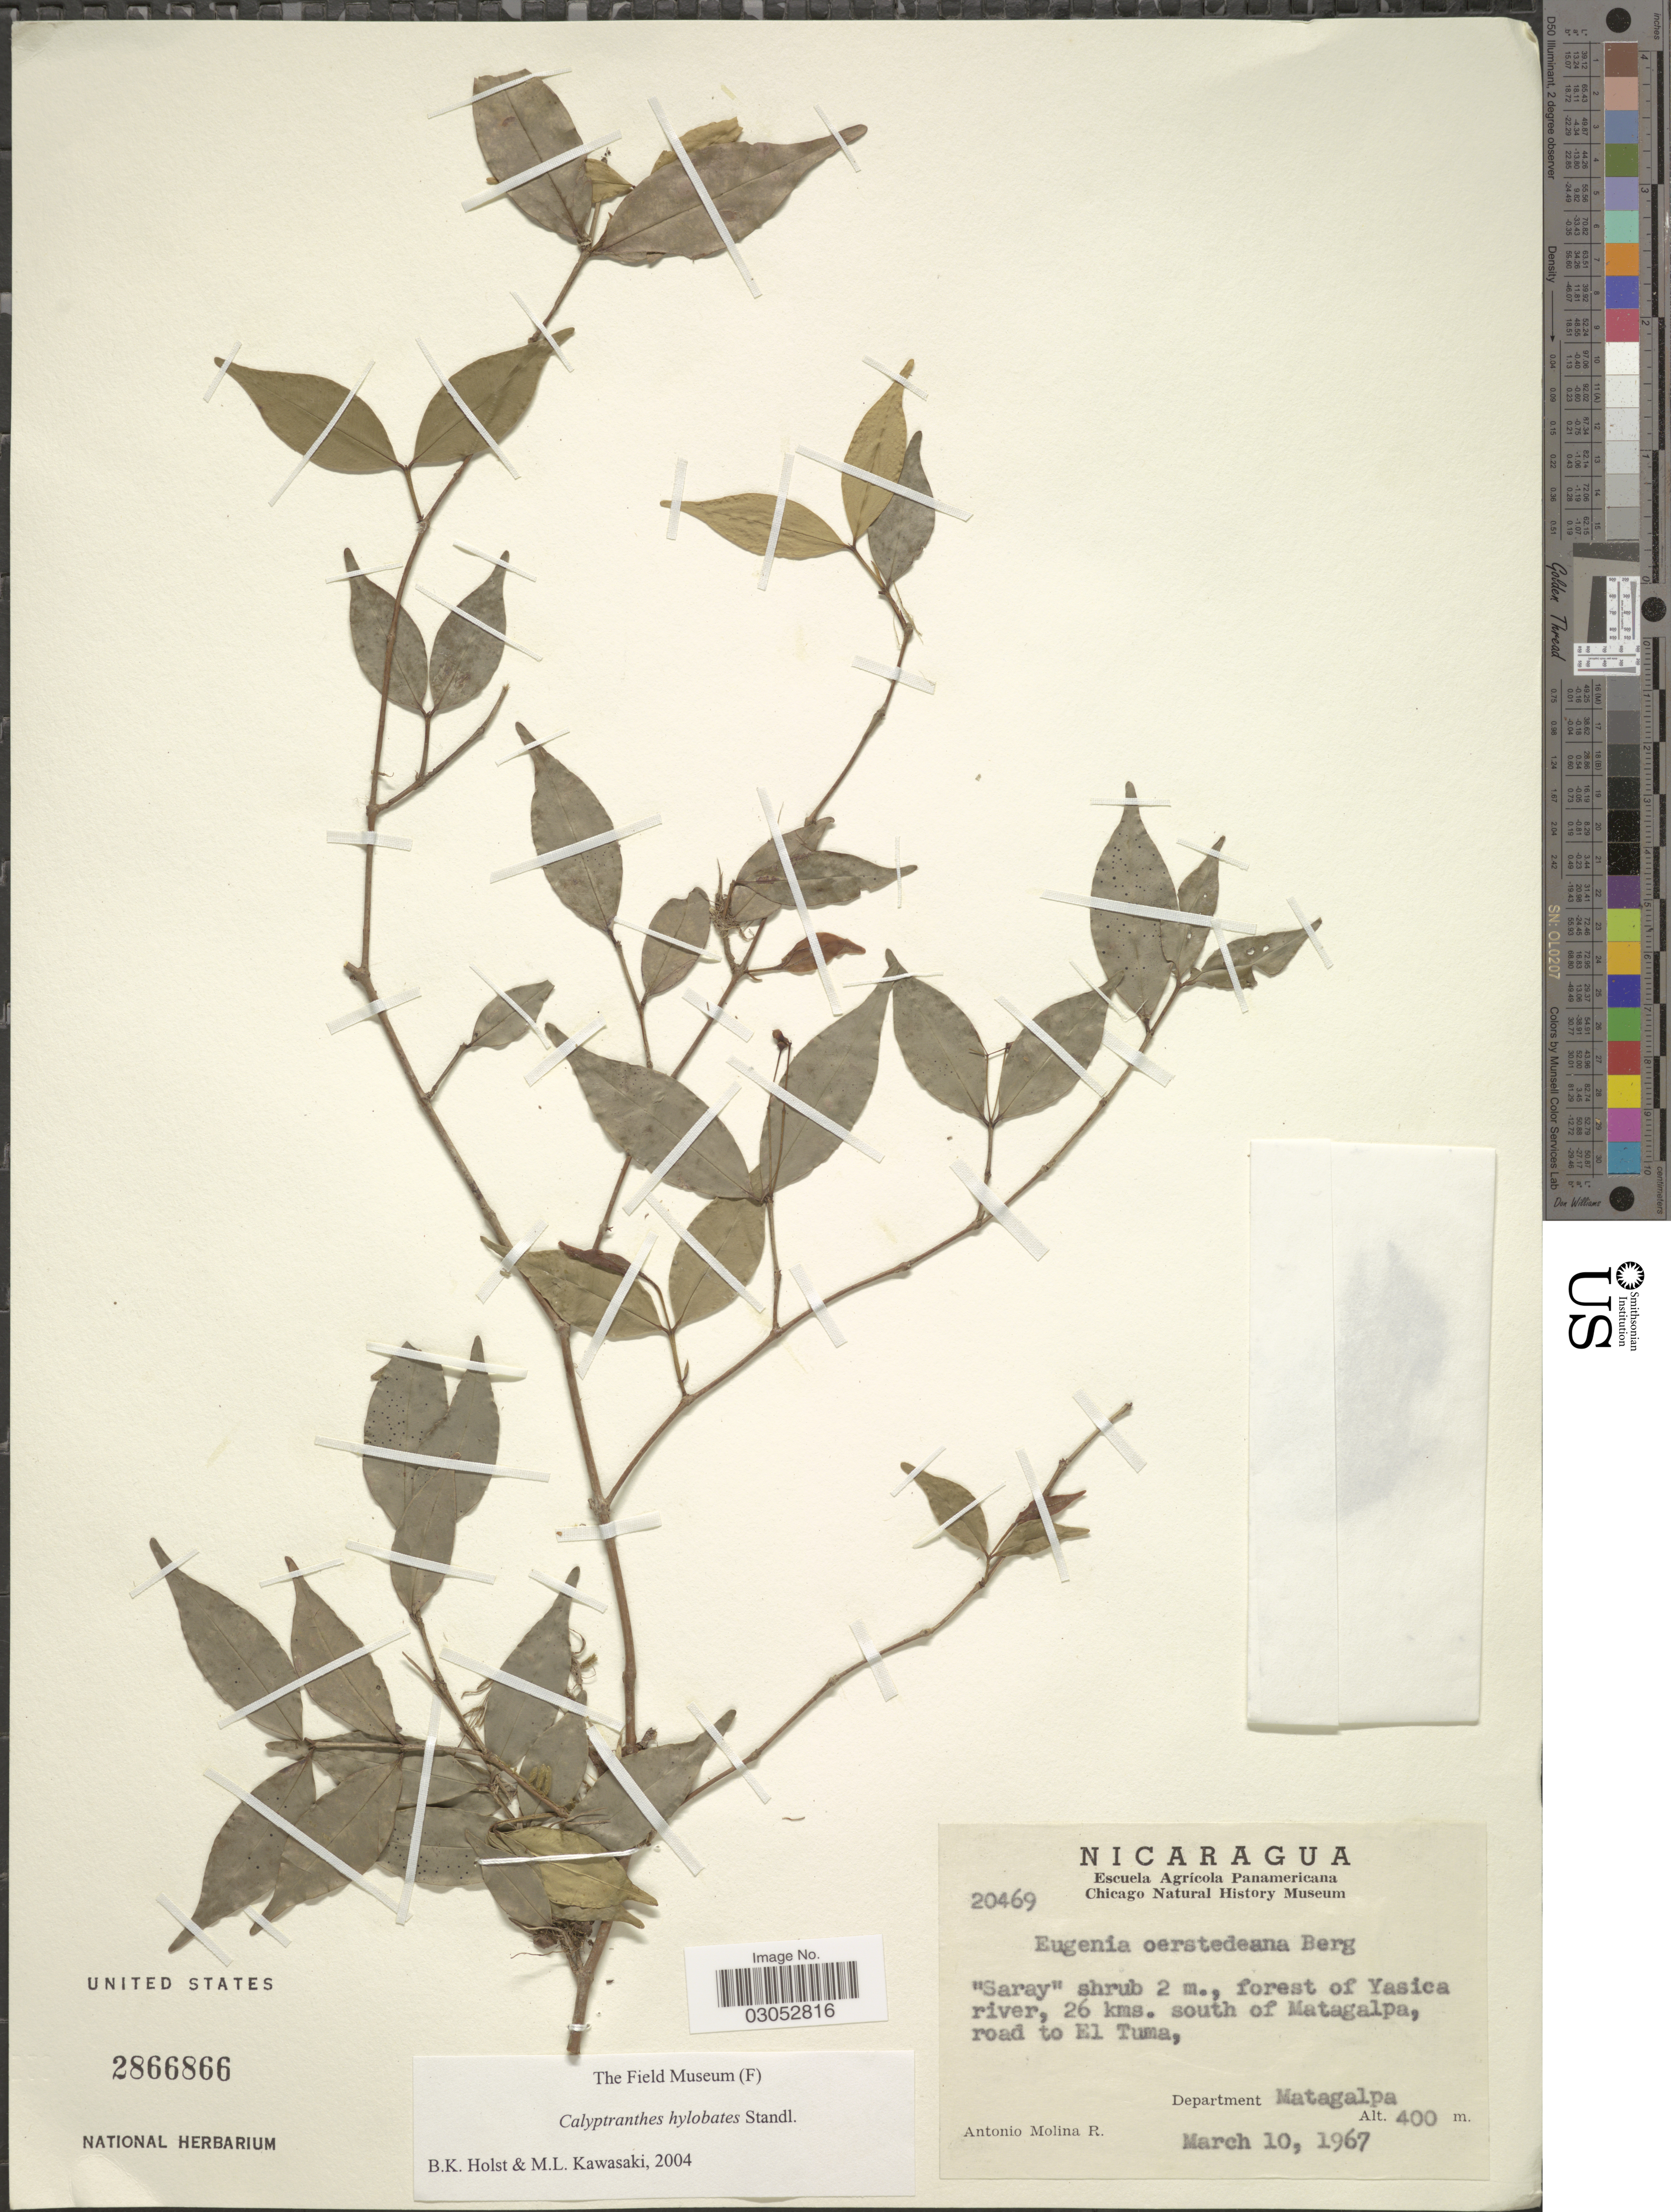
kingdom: Plantae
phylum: Tracheophyta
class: Magnoliopsida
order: Myrtales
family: Myrtaceae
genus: Myrcia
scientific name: Myrcia hylobates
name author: (Standl. ex Amshoff) E. Lucas & K. Samra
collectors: A. Molina R.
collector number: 20469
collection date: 1967-03-10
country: Nicaragua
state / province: Matagalpa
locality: Forest of Yasica river, 26 kms. south of Matagalpa, road to El Tuma, Department Matagalpa.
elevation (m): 400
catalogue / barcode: US 2866866